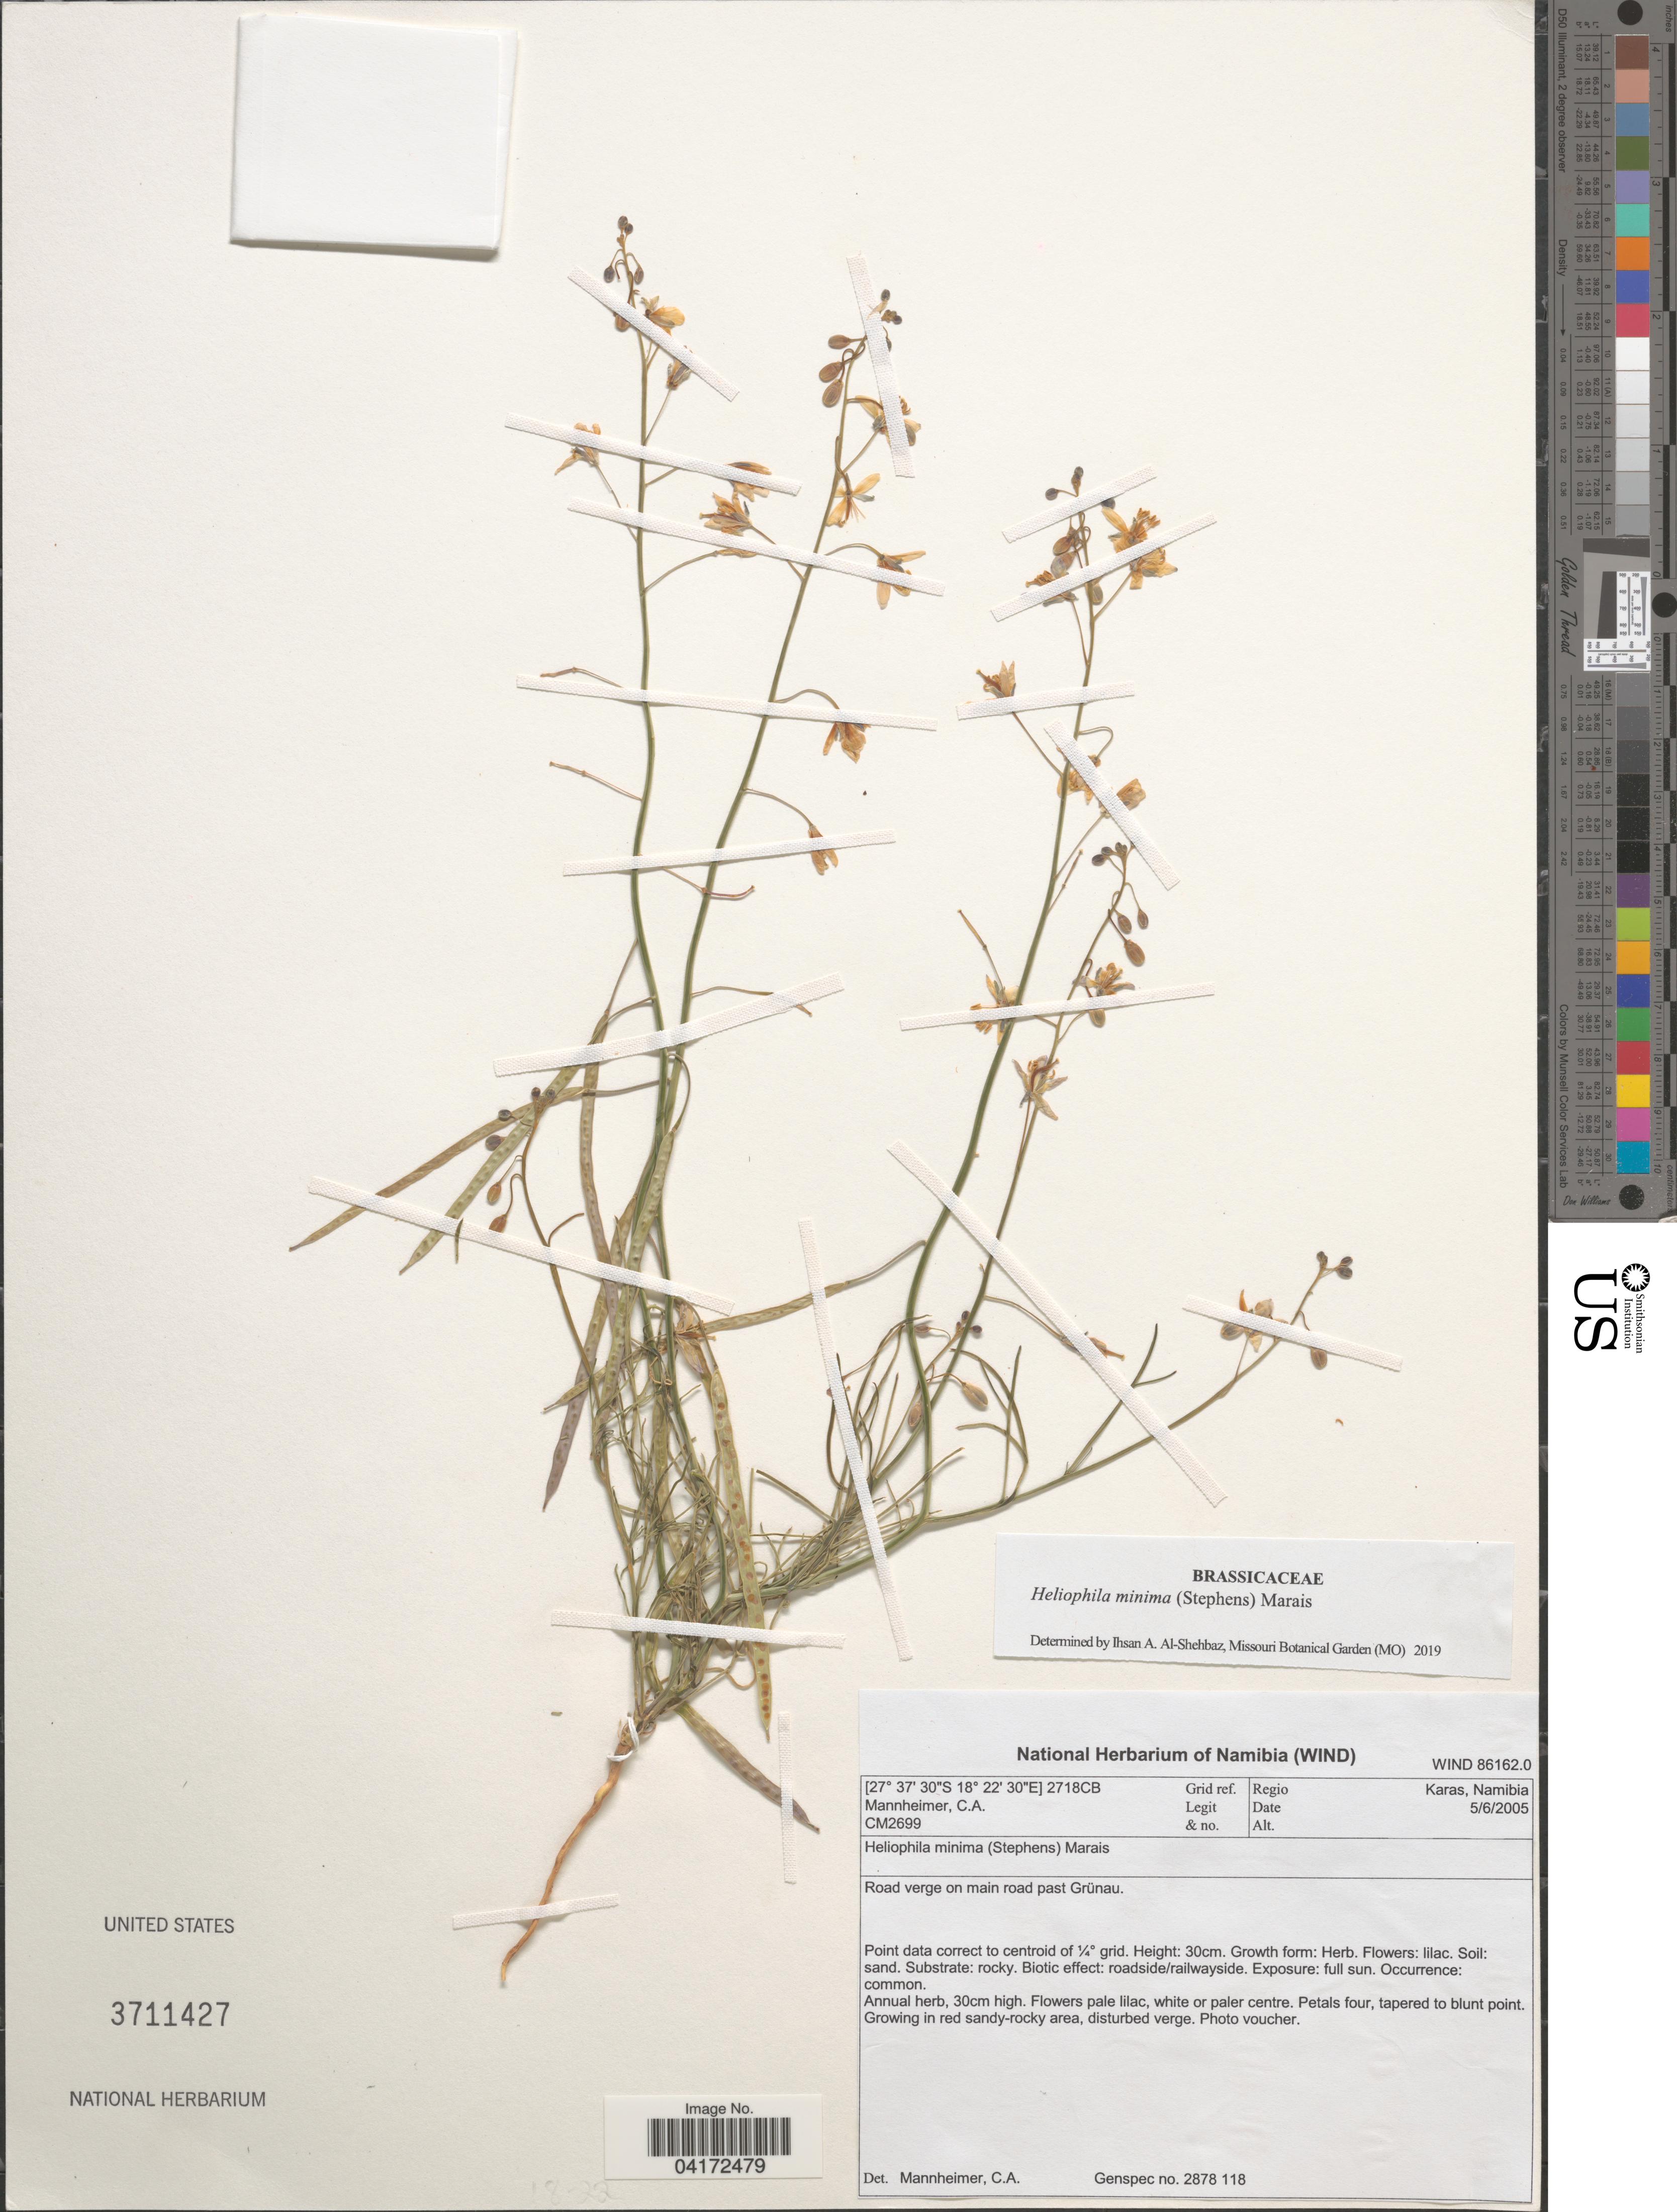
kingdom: Plantae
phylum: Tracheophyta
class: Magnoliopsida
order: Brassicales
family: Brassicaceae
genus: Heliophila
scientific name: Heliophila minima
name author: Marais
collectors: C. A. Mannheimer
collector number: CM2699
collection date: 2005-06-05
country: Namibia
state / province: Karas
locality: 2718CB Grid ref. Regio Karas. Road verge on main road past Grünau.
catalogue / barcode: US 3711427